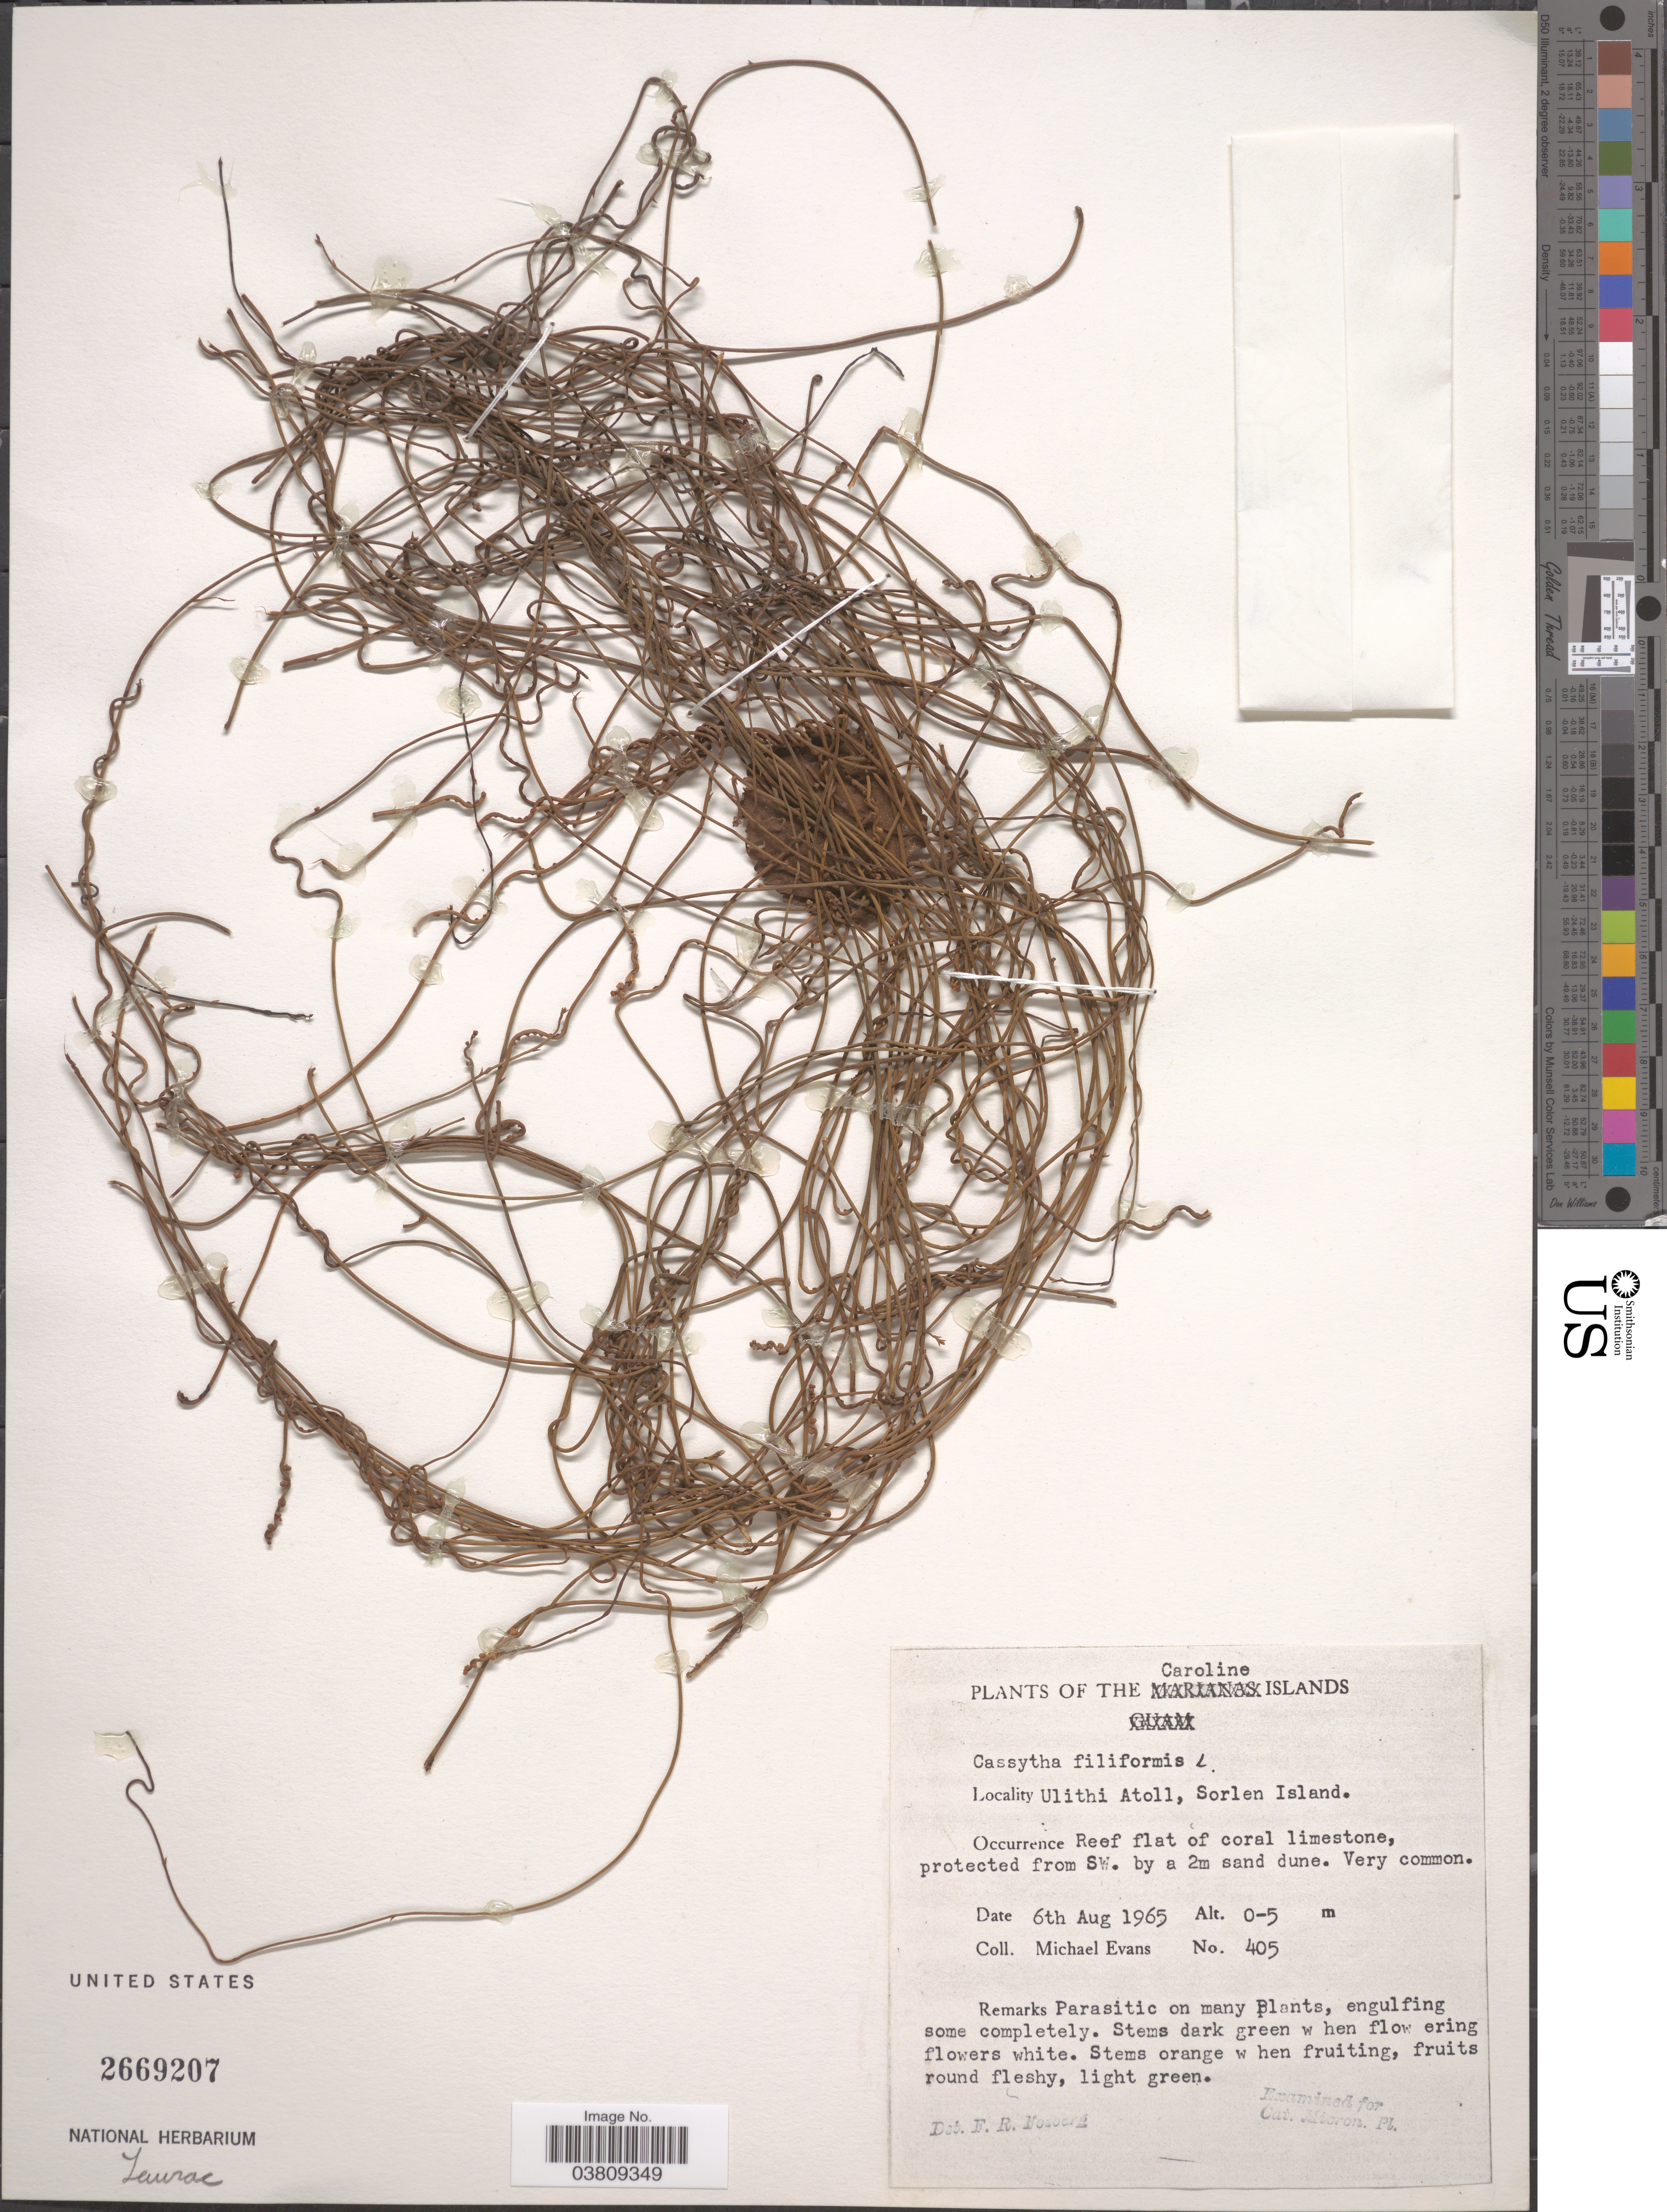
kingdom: Plantae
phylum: Tracheophyta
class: Magnoliopsida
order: Laurales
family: Lauraceae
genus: Cassytha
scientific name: Cassytha filiformis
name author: L.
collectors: M. Evans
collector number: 405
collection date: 1965-08-06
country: Micronesia, Federated States of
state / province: Yap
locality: The Caroline Islands. Ulithi Atoll, Sorlen Island. Reef flat of coral limestone, protected from SW.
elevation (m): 0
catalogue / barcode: US 2669207